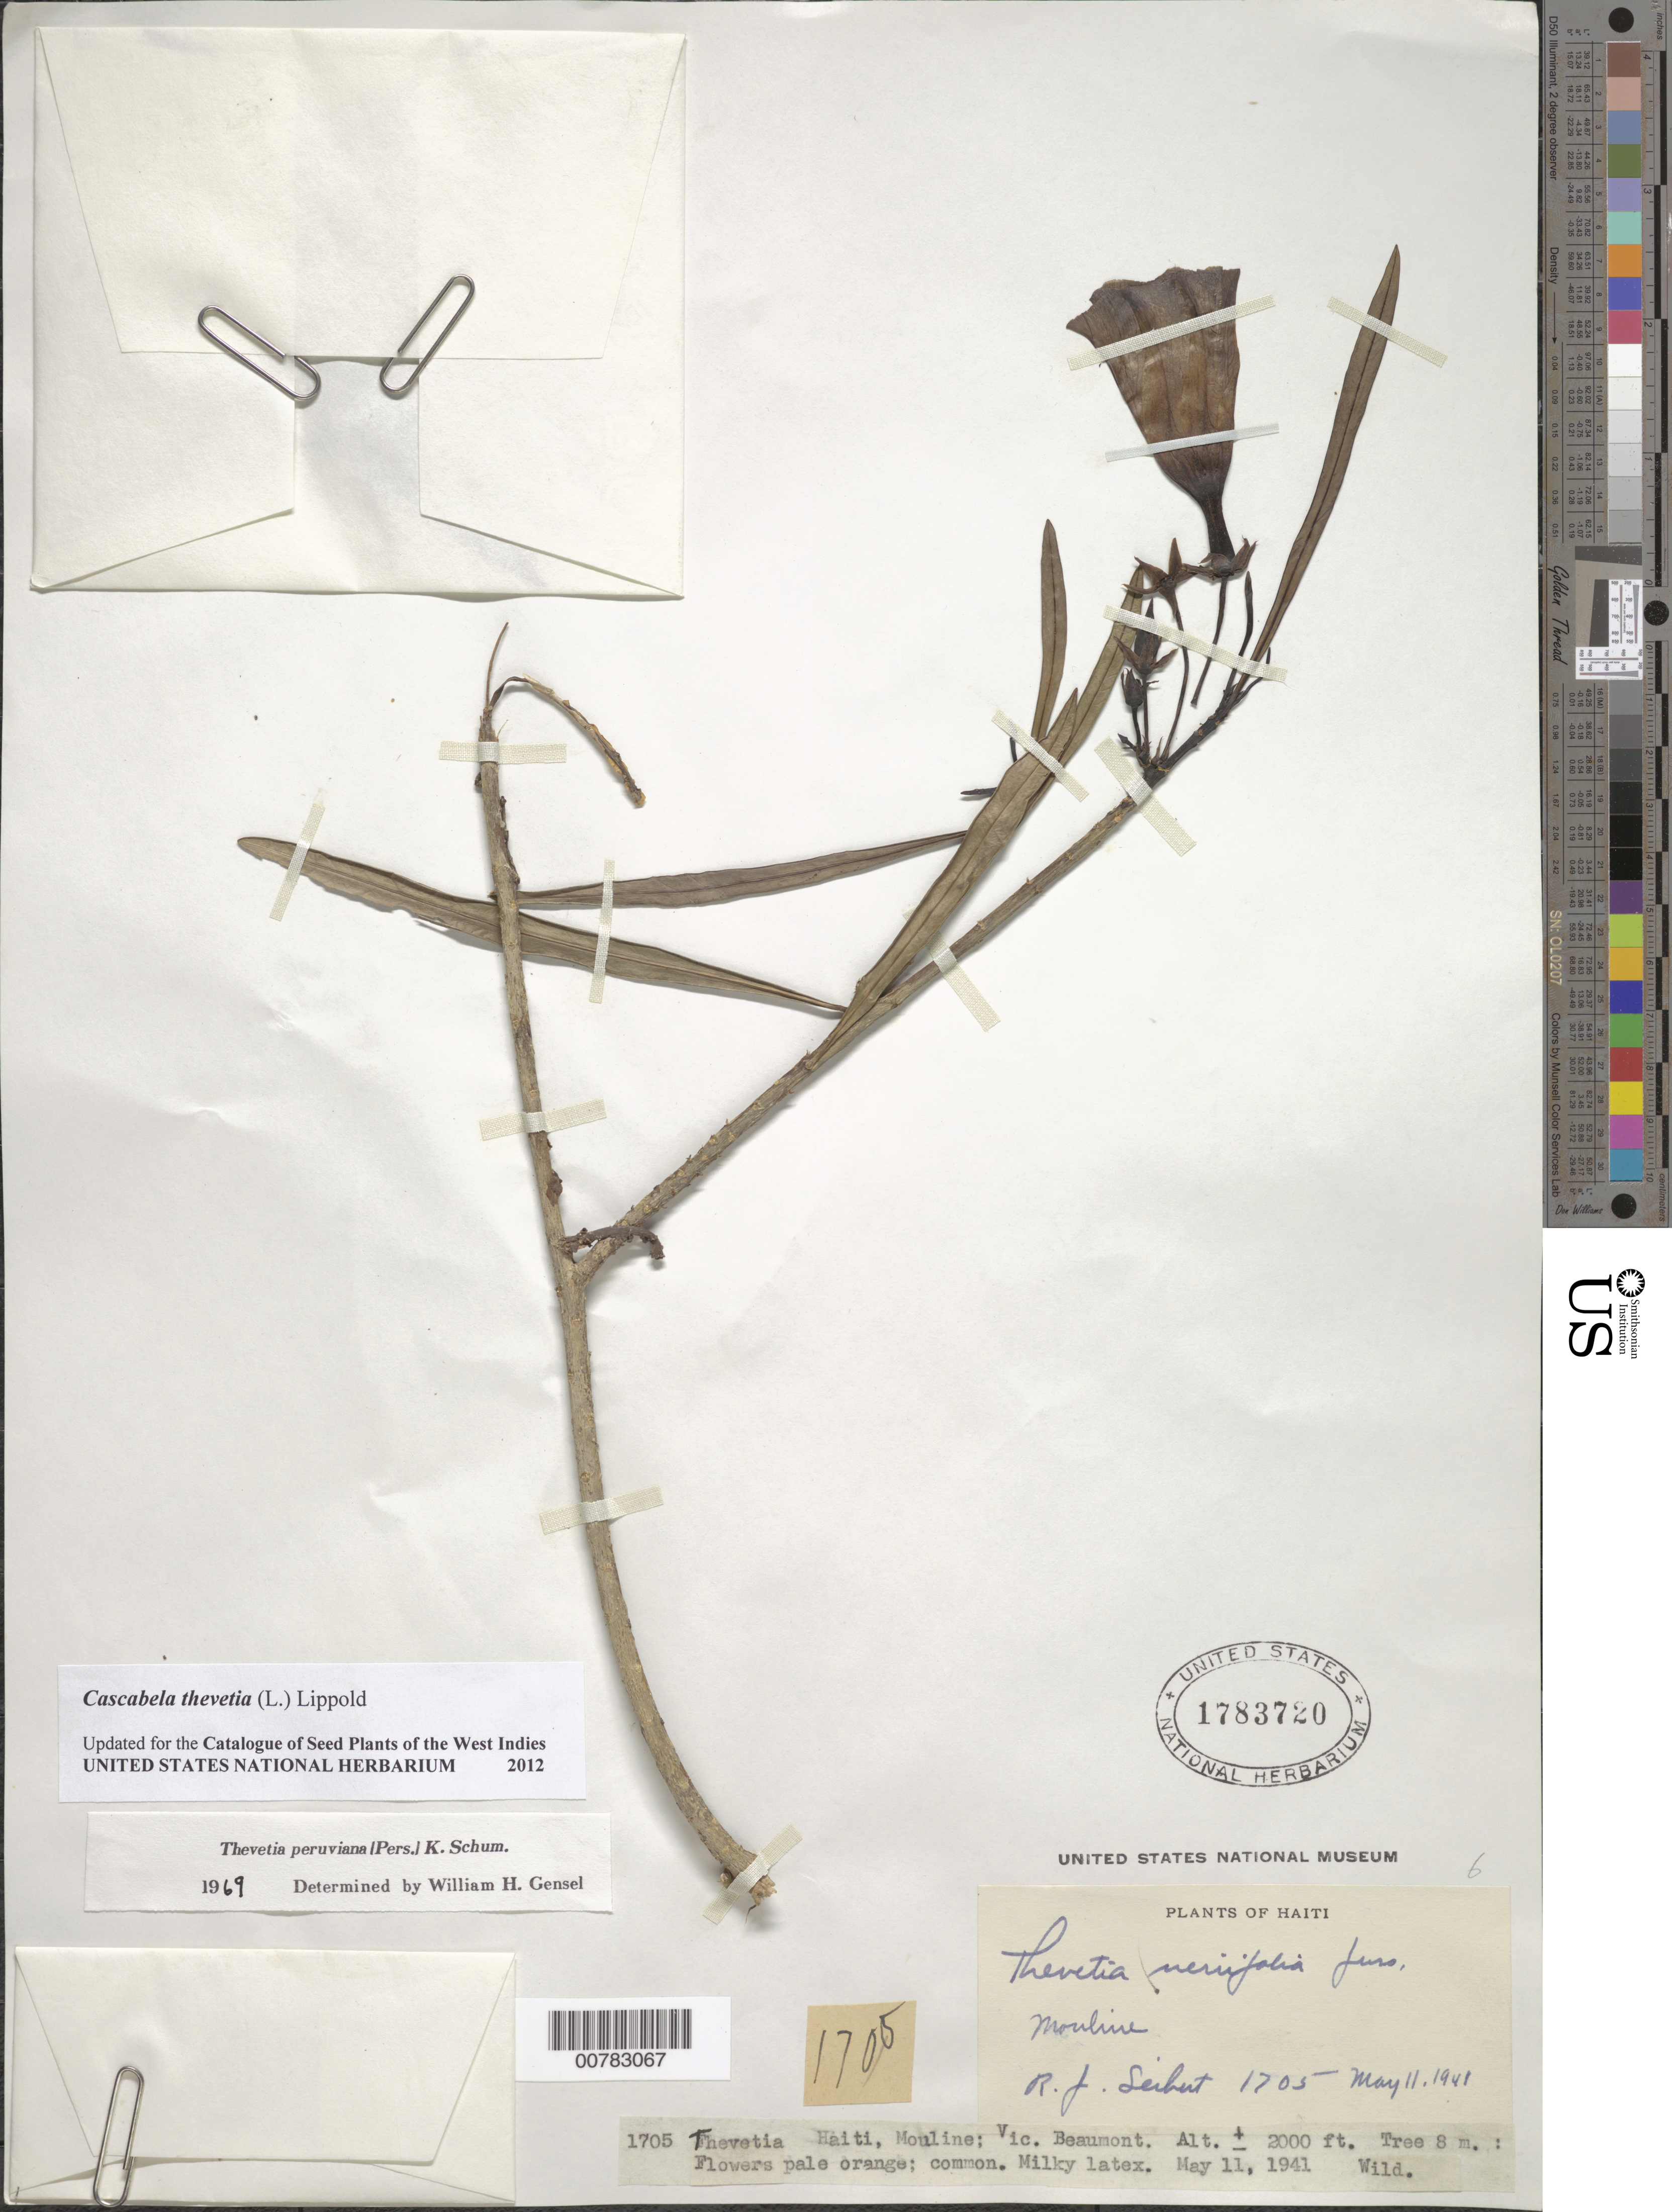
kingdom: Plantae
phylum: Tracheophyta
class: Magnoliopsida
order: Gentianales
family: Apocynaceae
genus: Cascabela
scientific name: Cascabela thevetia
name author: (L.) Lippold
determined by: Gensel, W. H.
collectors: R. J. Seibert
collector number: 1705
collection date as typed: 11 May 1941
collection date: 1941-05-11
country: Haiti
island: Hispaniola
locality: Mouline, vic. Beaumont.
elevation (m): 610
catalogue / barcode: US 1783720